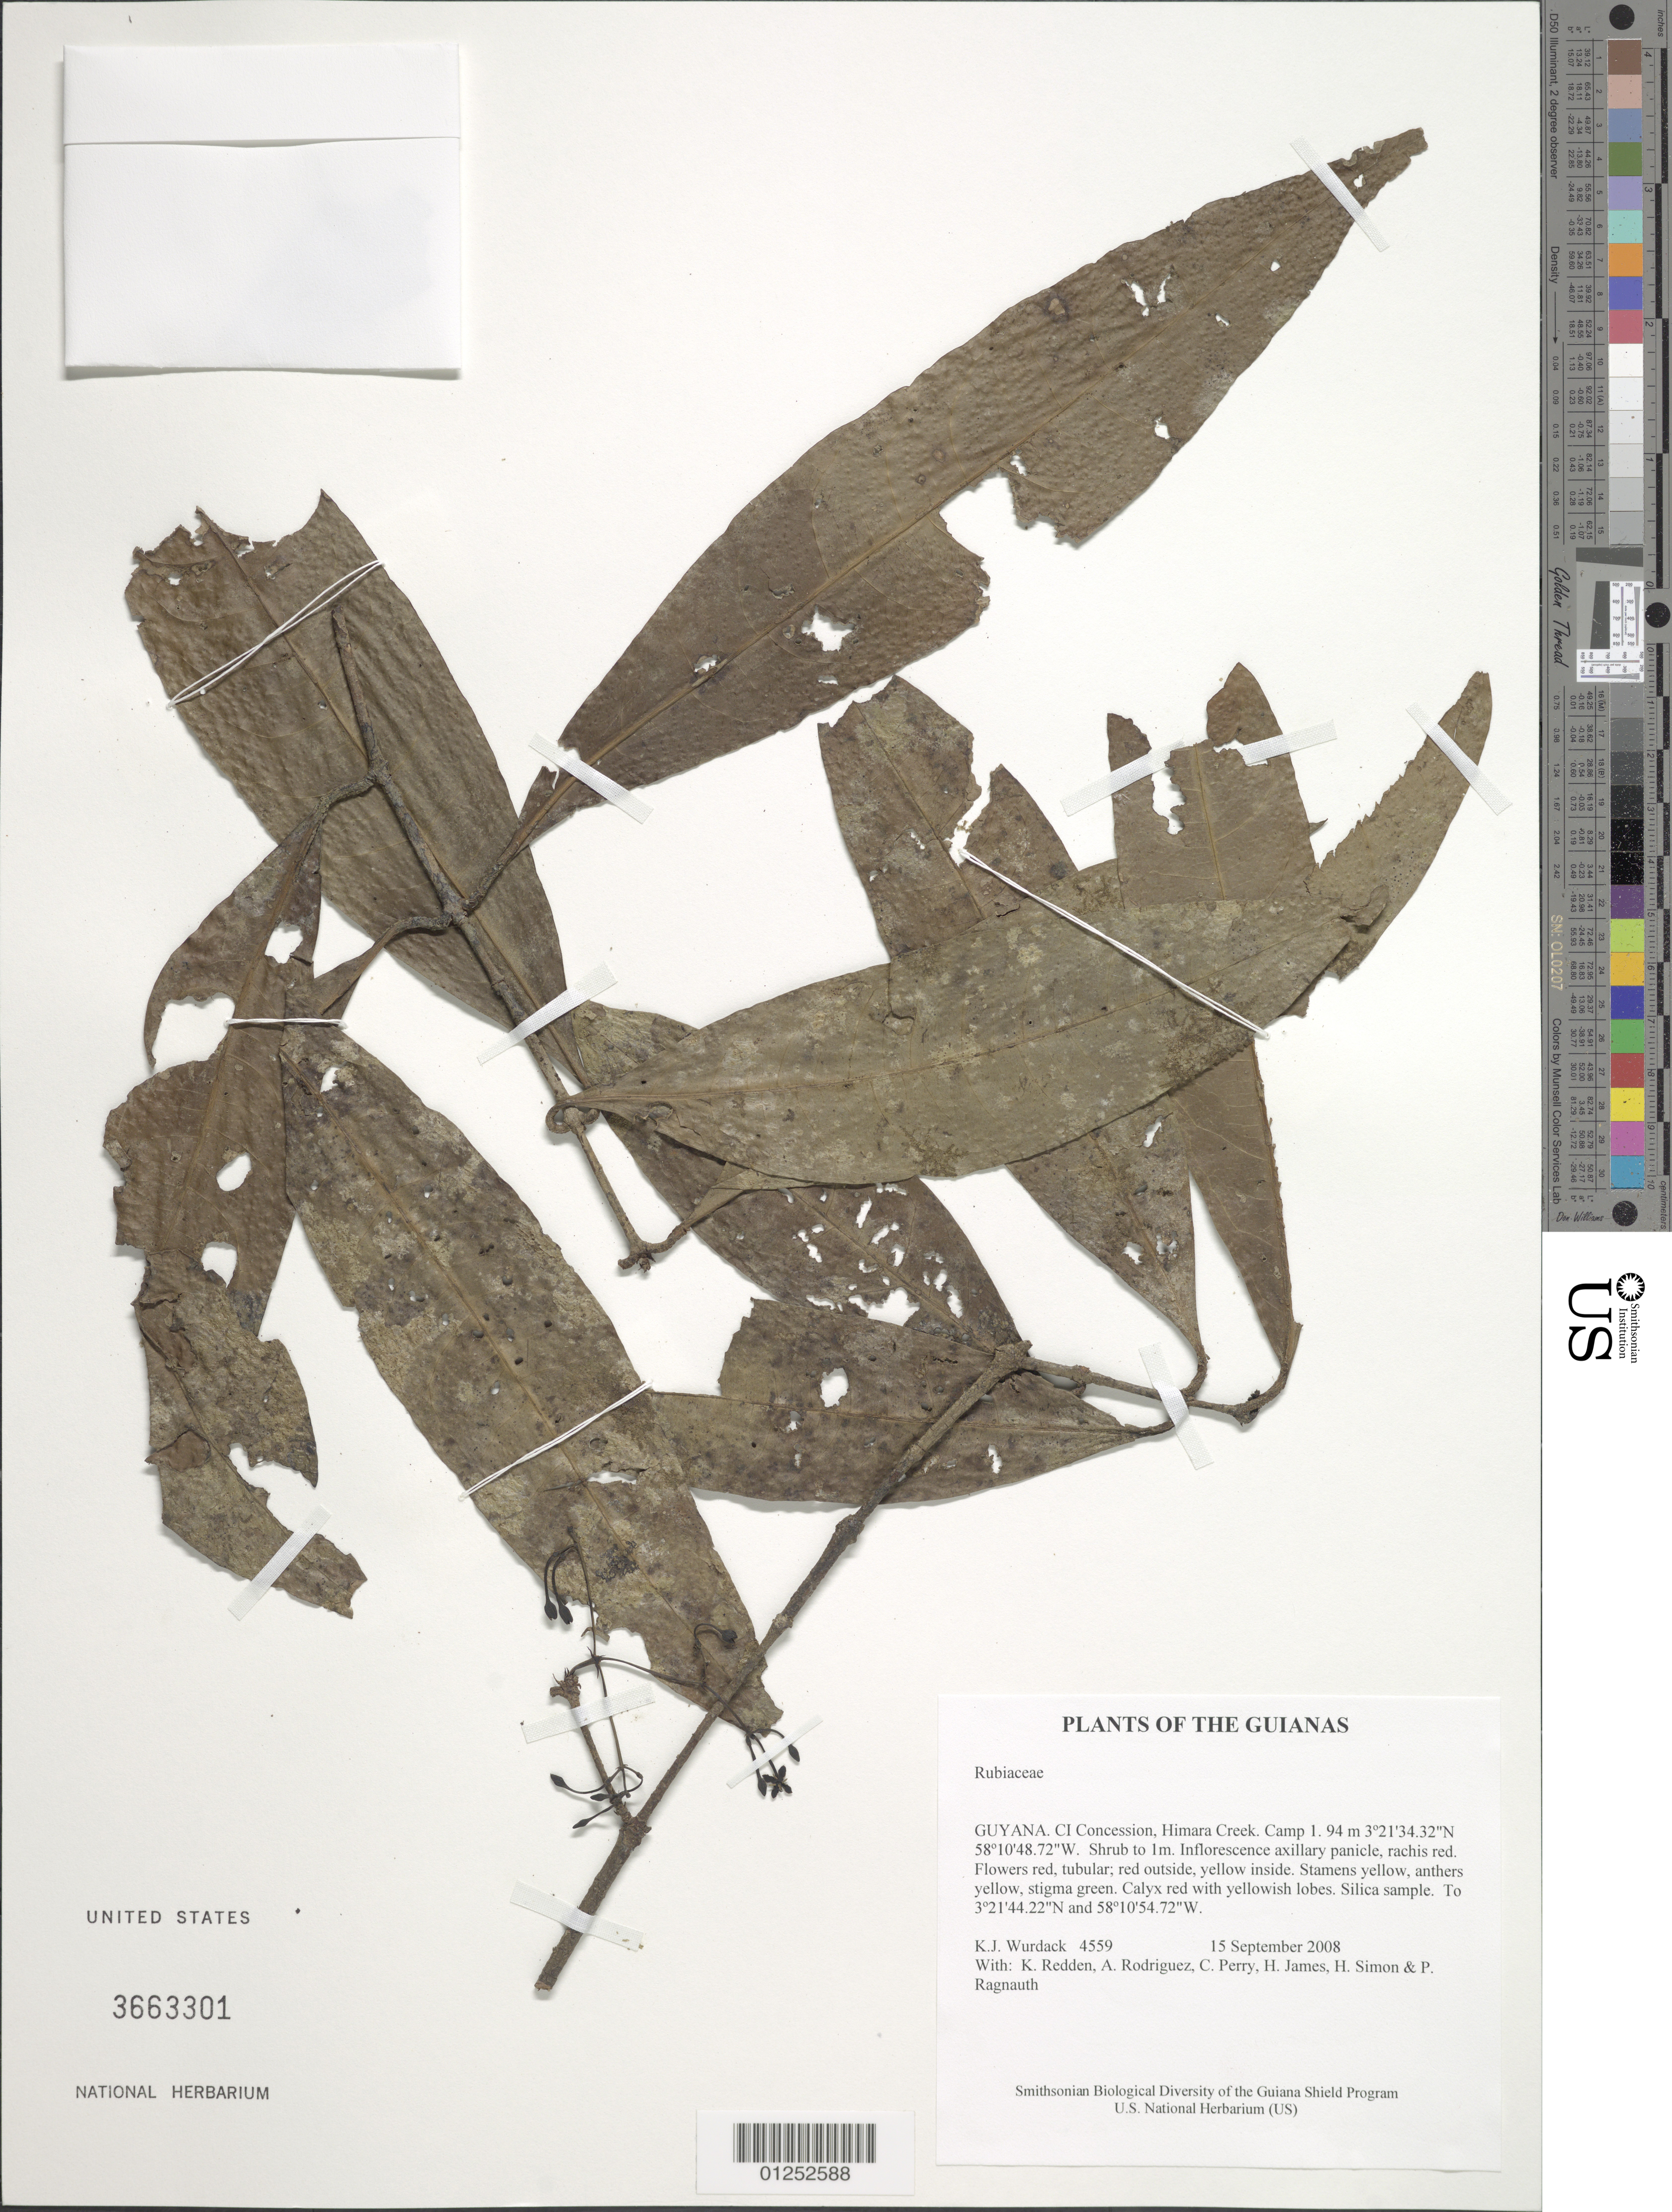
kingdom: Plantae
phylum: Tracheophyta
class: Magnoliopsida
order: Gentianales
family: Rubiaceae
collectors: K. Wurdack, K. M. Redden, A. Rodriguez, C. Perry, H. James, H. Simon & P. Ragnauth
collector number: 4559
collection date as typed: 15 September 2008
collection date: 2008-09-15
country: Guyana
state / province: U. Takutu-U. Essequibo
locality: CI Concession, Himara Creek. Camp 1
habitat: Brown sand, upland forest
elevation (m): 94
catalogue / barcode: US 3663301